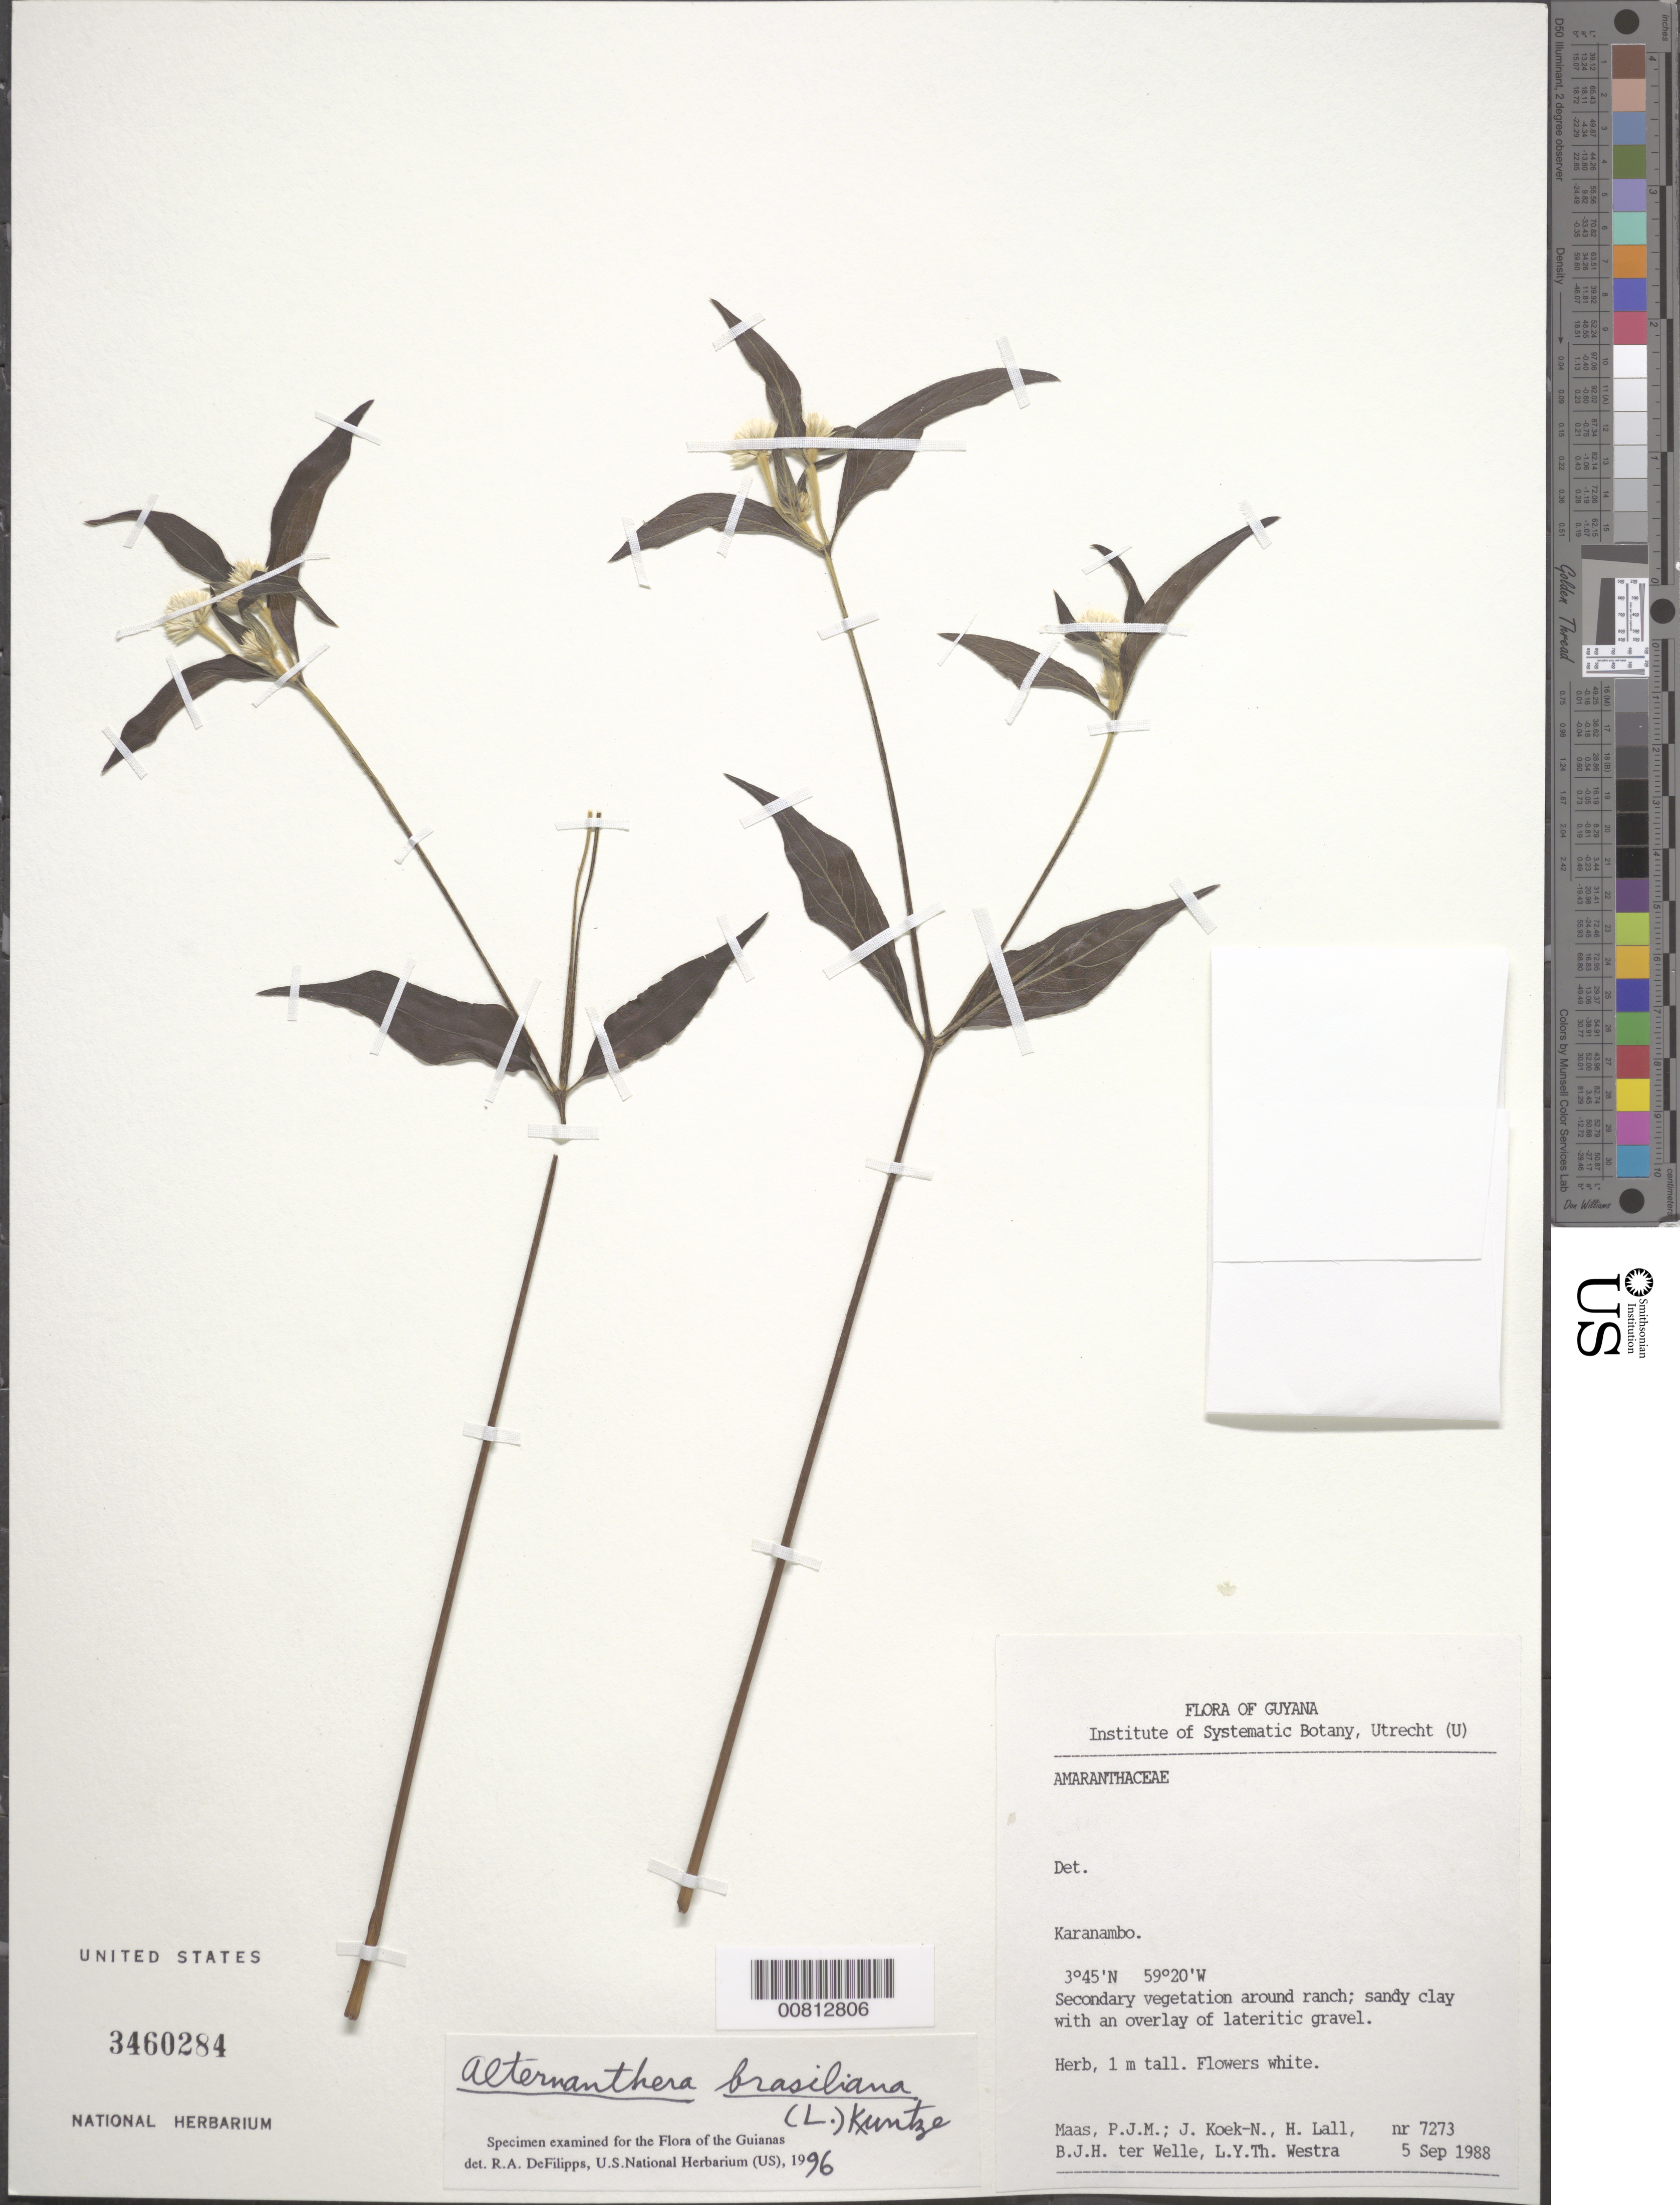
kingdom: Plantae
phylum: Tracheophyta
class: Magnoliopsida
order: Caryophyllales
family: Amaranthaceae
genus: Alternanthera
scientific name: Alternanthera brasiliana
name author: (L.) Kuntze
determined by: DeFilipps, R. A.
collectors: P. Maas, J. Koek-Noorman, H. Lall, B. Welle & L. Y. T. Westra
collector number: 7273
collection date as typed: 5-Sep-88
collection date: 1988-09-05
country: Guyana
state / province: U. Takutu-U. Essequibo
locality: Karanambo, Rupununi River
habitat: Secondary vegetation; on sandy clay with an overlay of lateritic gravel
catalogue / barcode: US 3460284